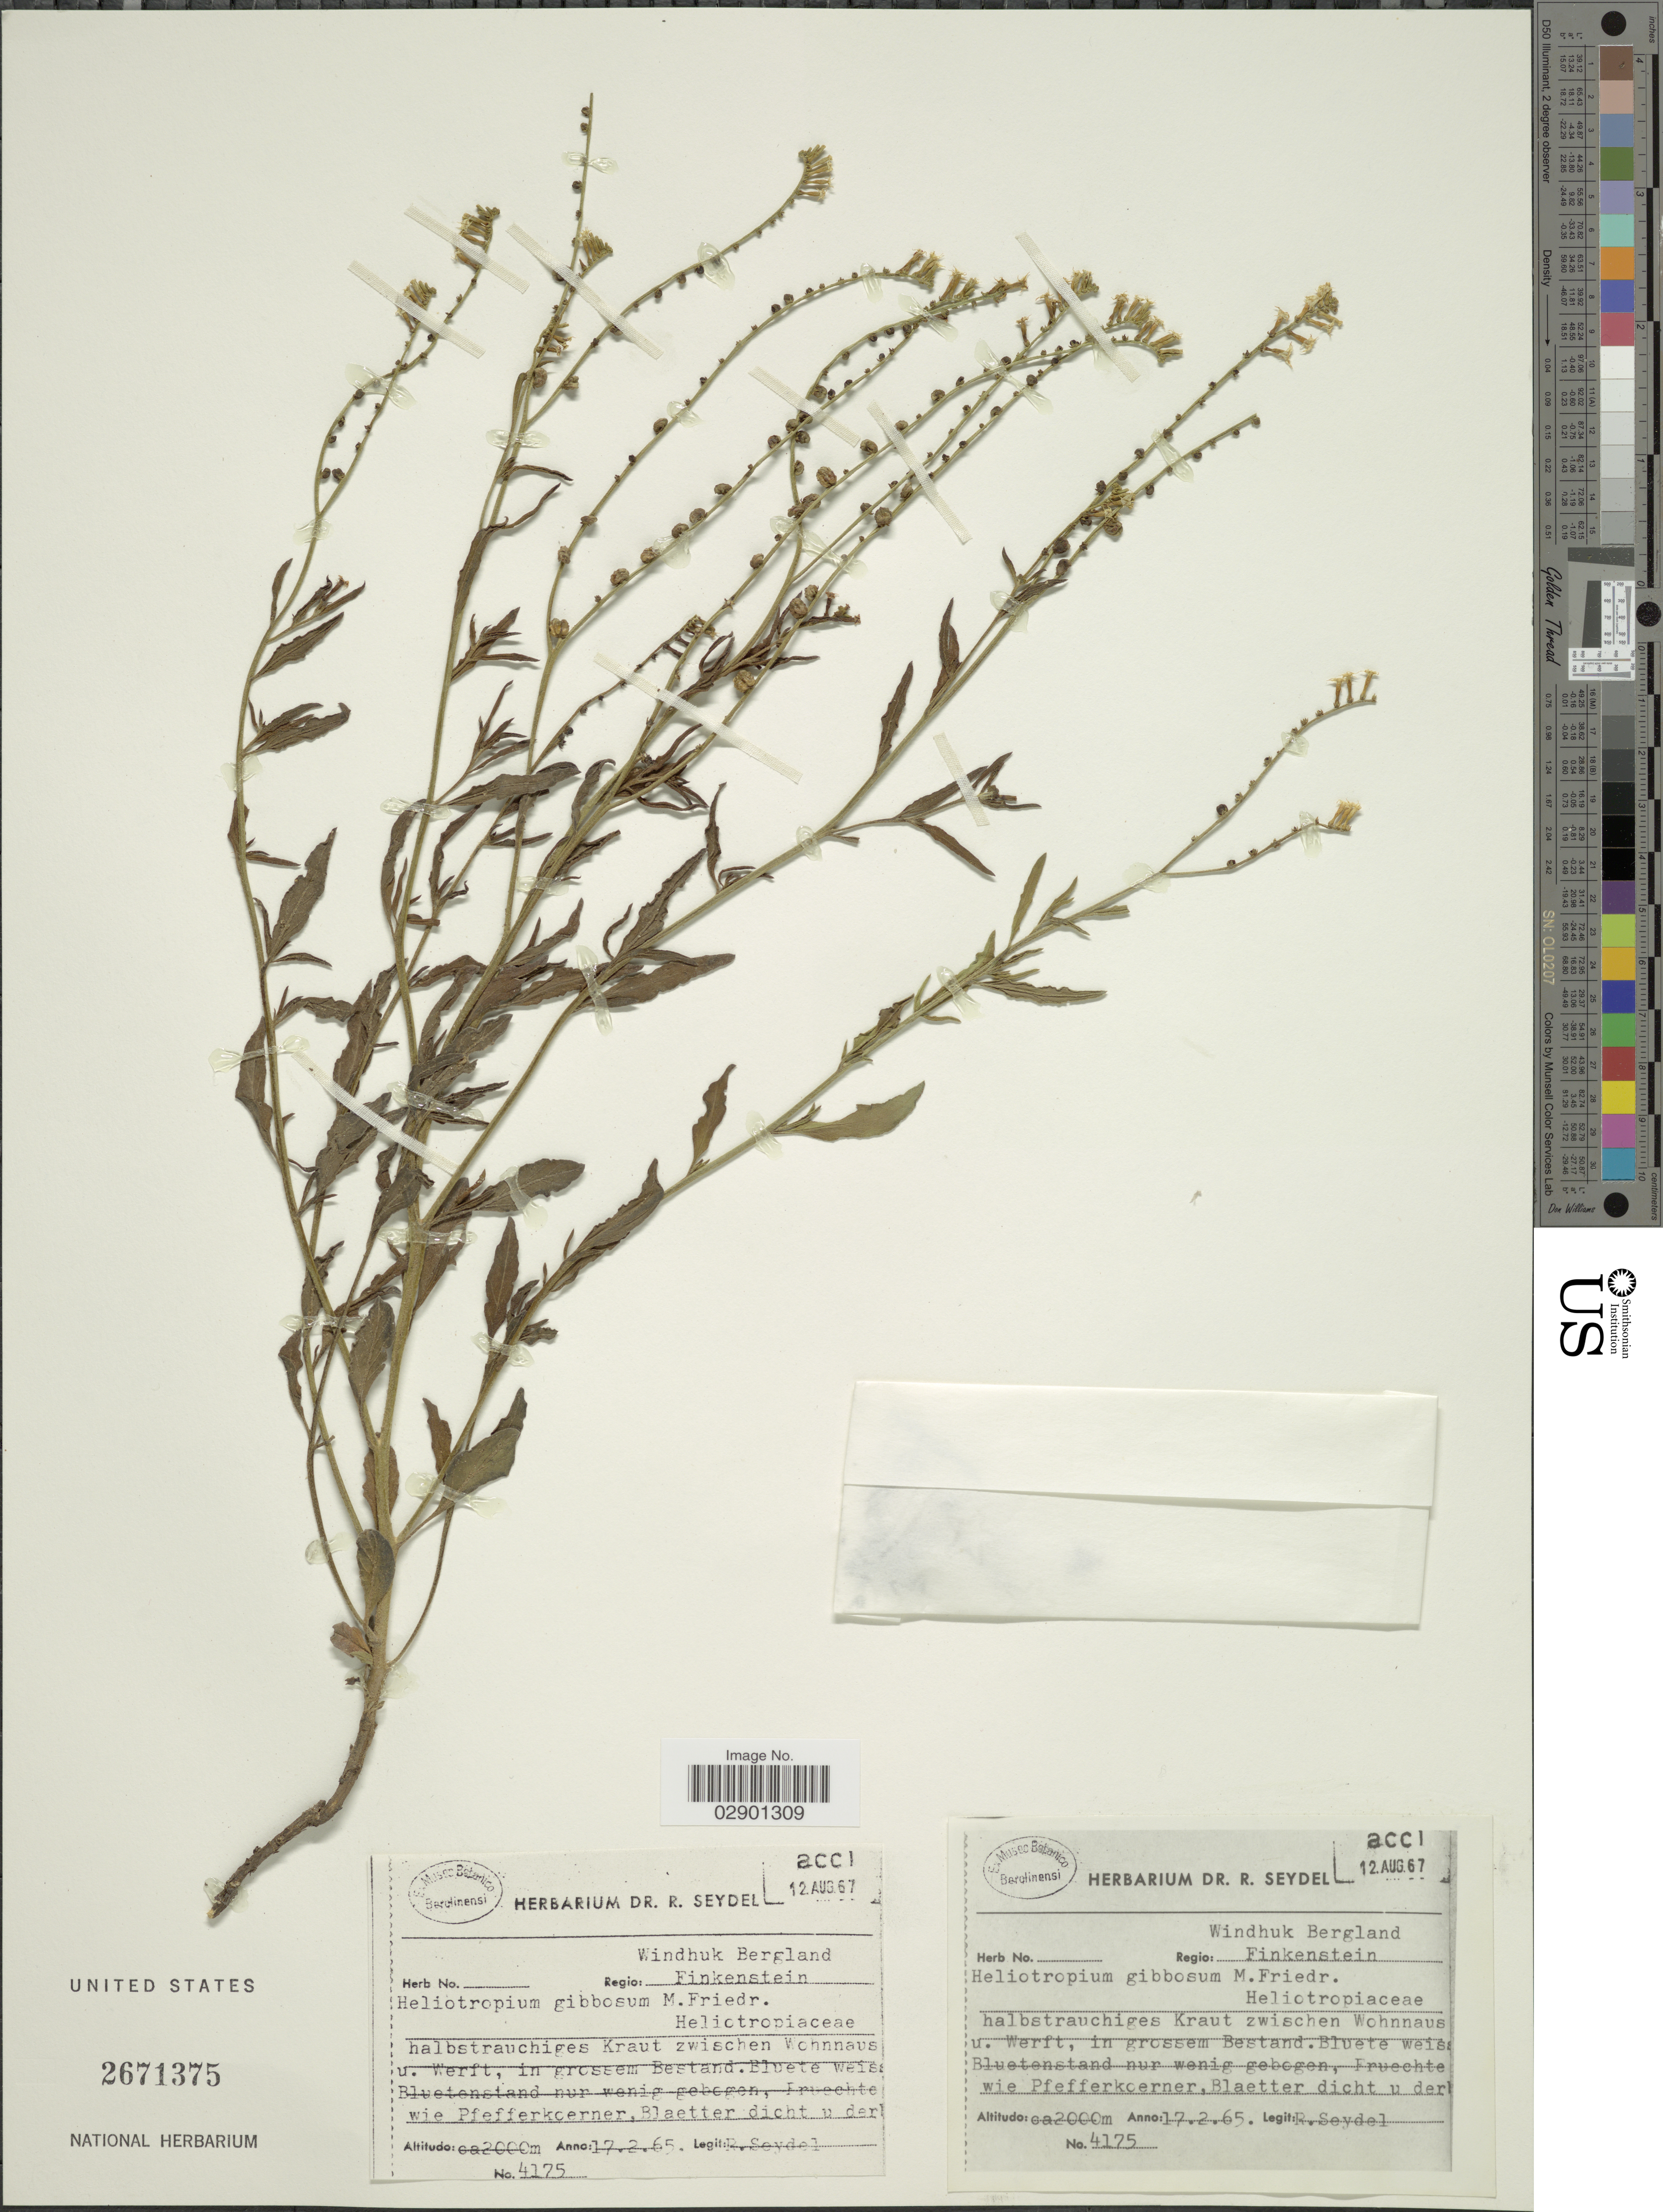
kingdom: Plantae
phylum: Tracheophyta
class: Magnoliopsida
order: Boraginales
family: Heliotropiaceae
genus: Heliotropium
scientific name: Heliotropium ciliatum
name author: Kaplan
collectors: R. Seydel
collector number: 4175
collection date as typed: Transcribed d/m/y: 17/2/65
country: Namibia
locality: Windhuk Bergland, Regio: Finkenstein.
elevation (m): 2000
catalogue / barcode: US 2671375